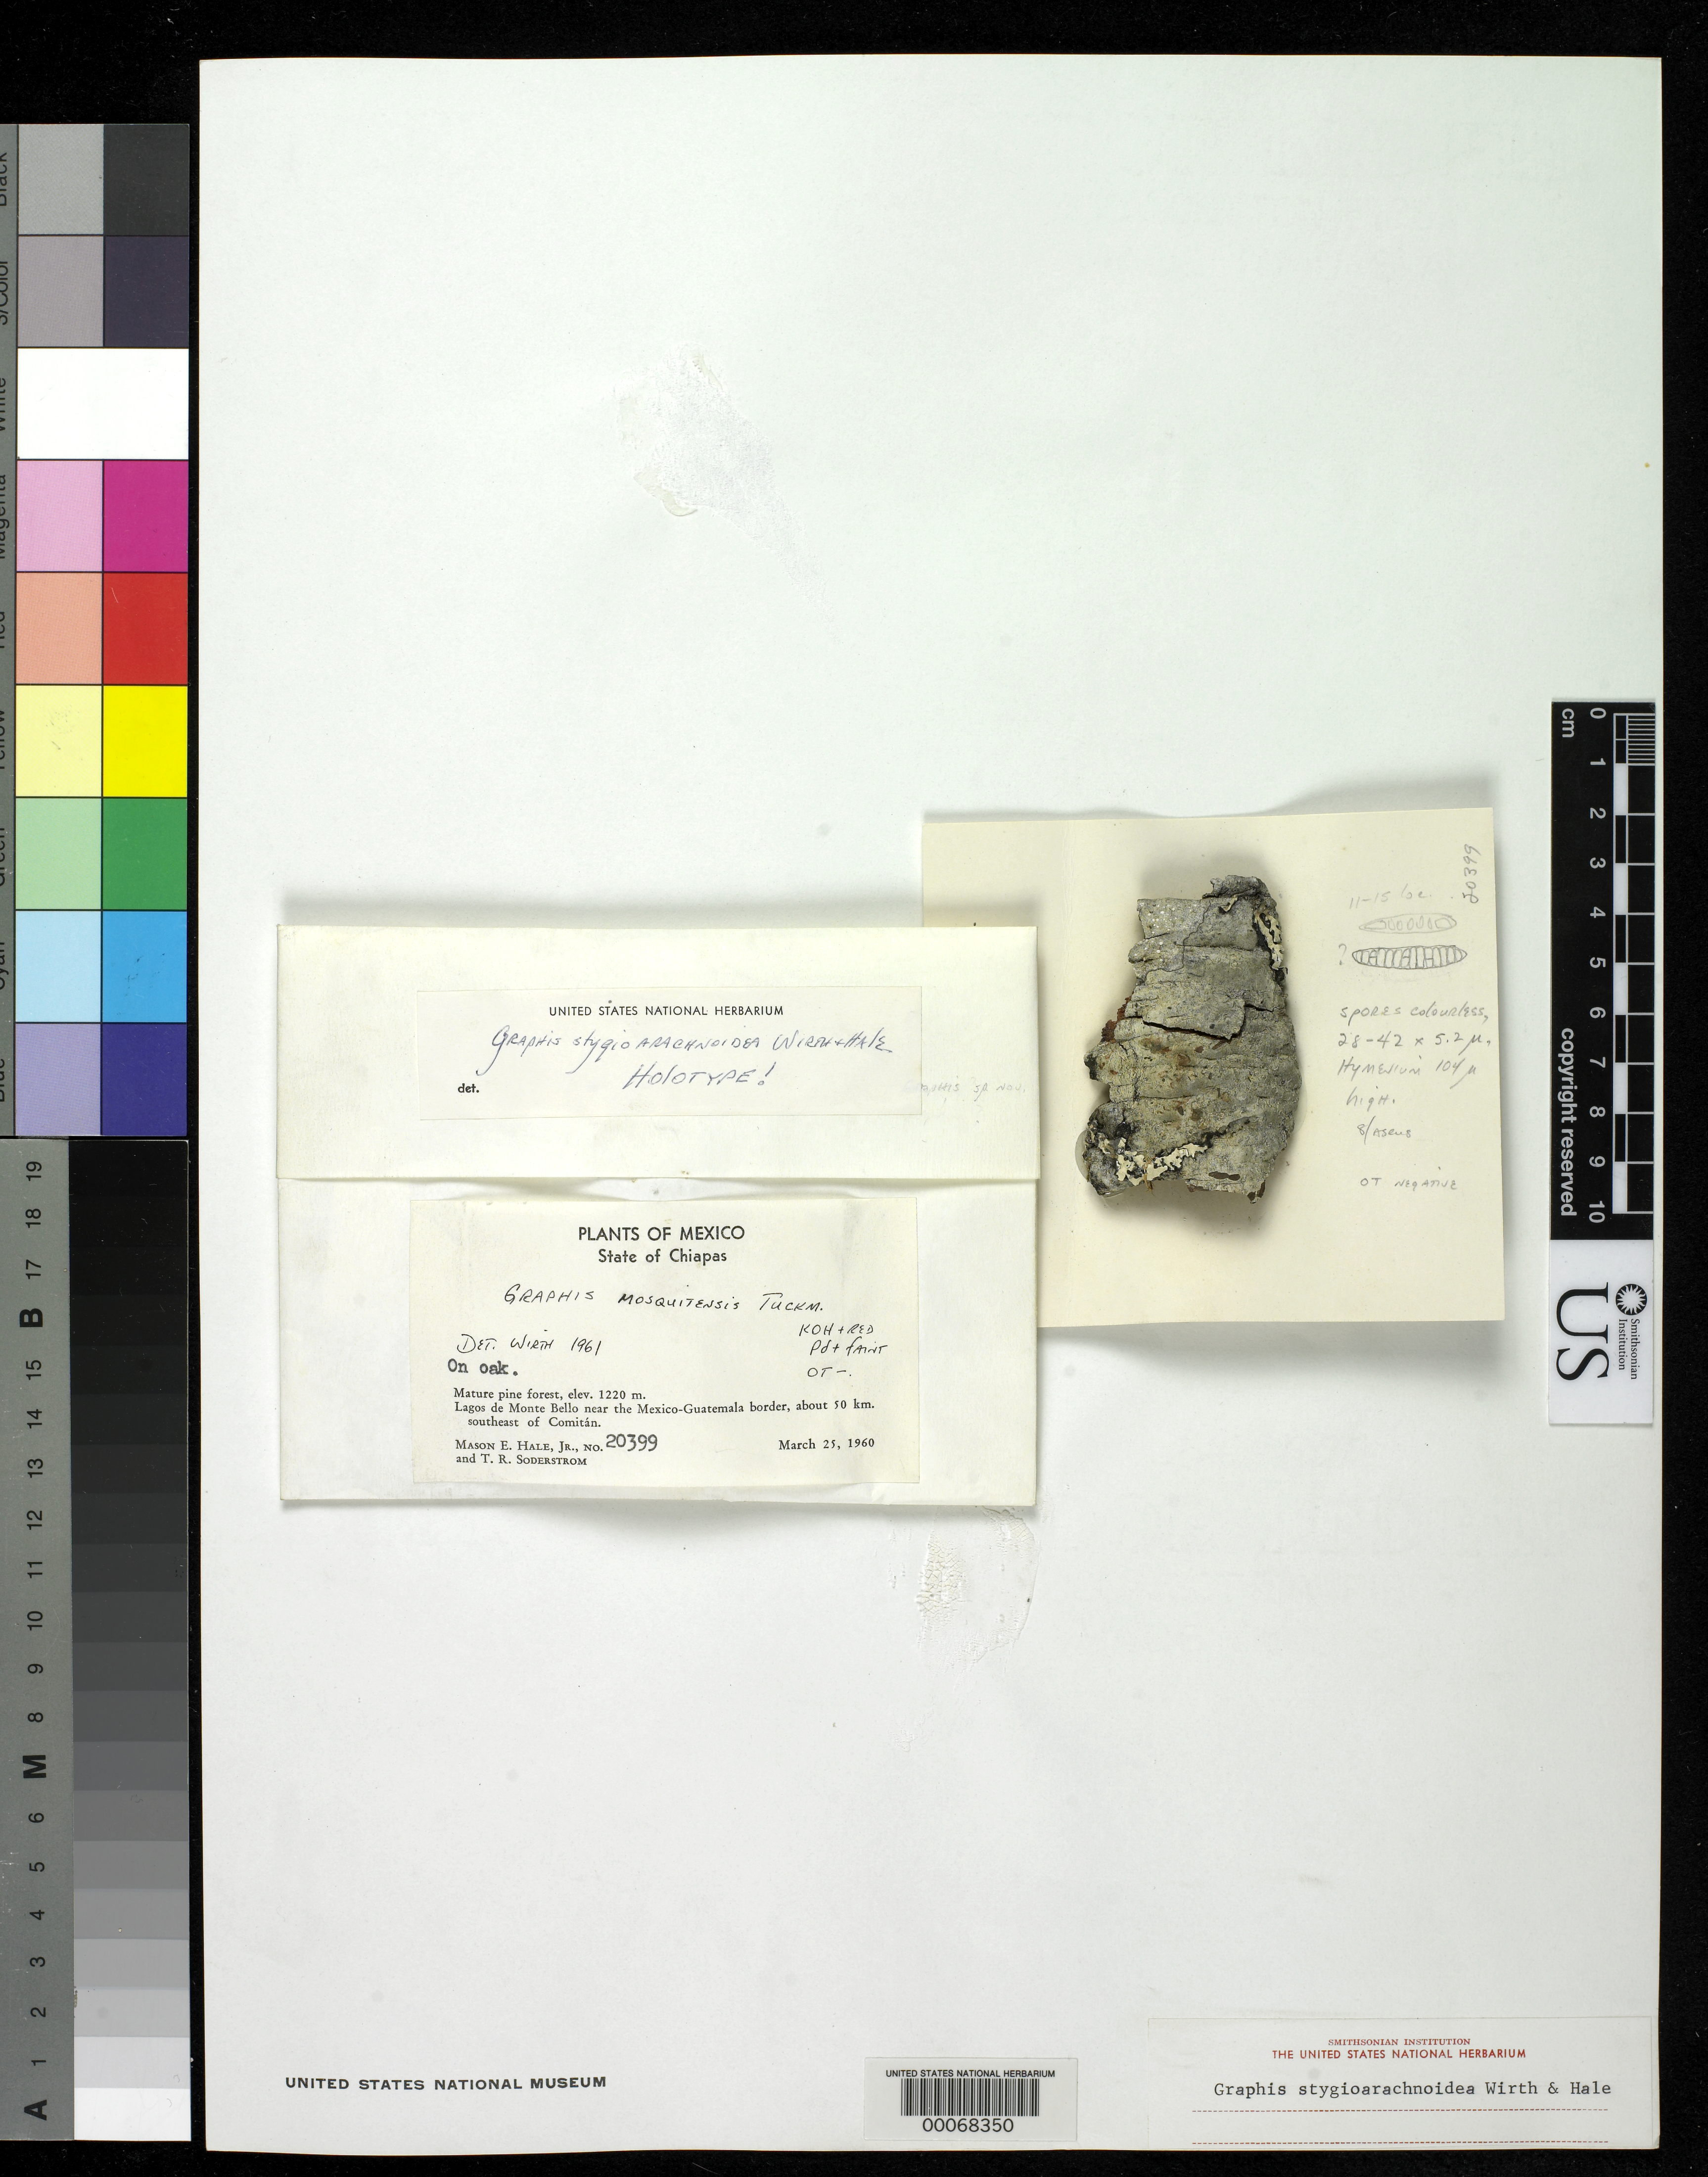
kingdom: Fungi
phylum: Ascomycota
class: Lecanoromycetes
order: Ostropales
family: Graphidaceae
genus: Graphis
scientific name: Graphis stygioarachnoldea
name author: M. Wirth & Hale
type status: Holotype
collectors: M. Hale & T. R. Soderstrom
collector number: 20399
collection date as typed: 25 Mar 1960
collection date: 1960-03-25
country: Mexico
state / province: Chiapas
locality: Lagos de Monte Bello near the Mexico-Guatemala border about 50 km SE of Comitan.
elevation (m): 1220